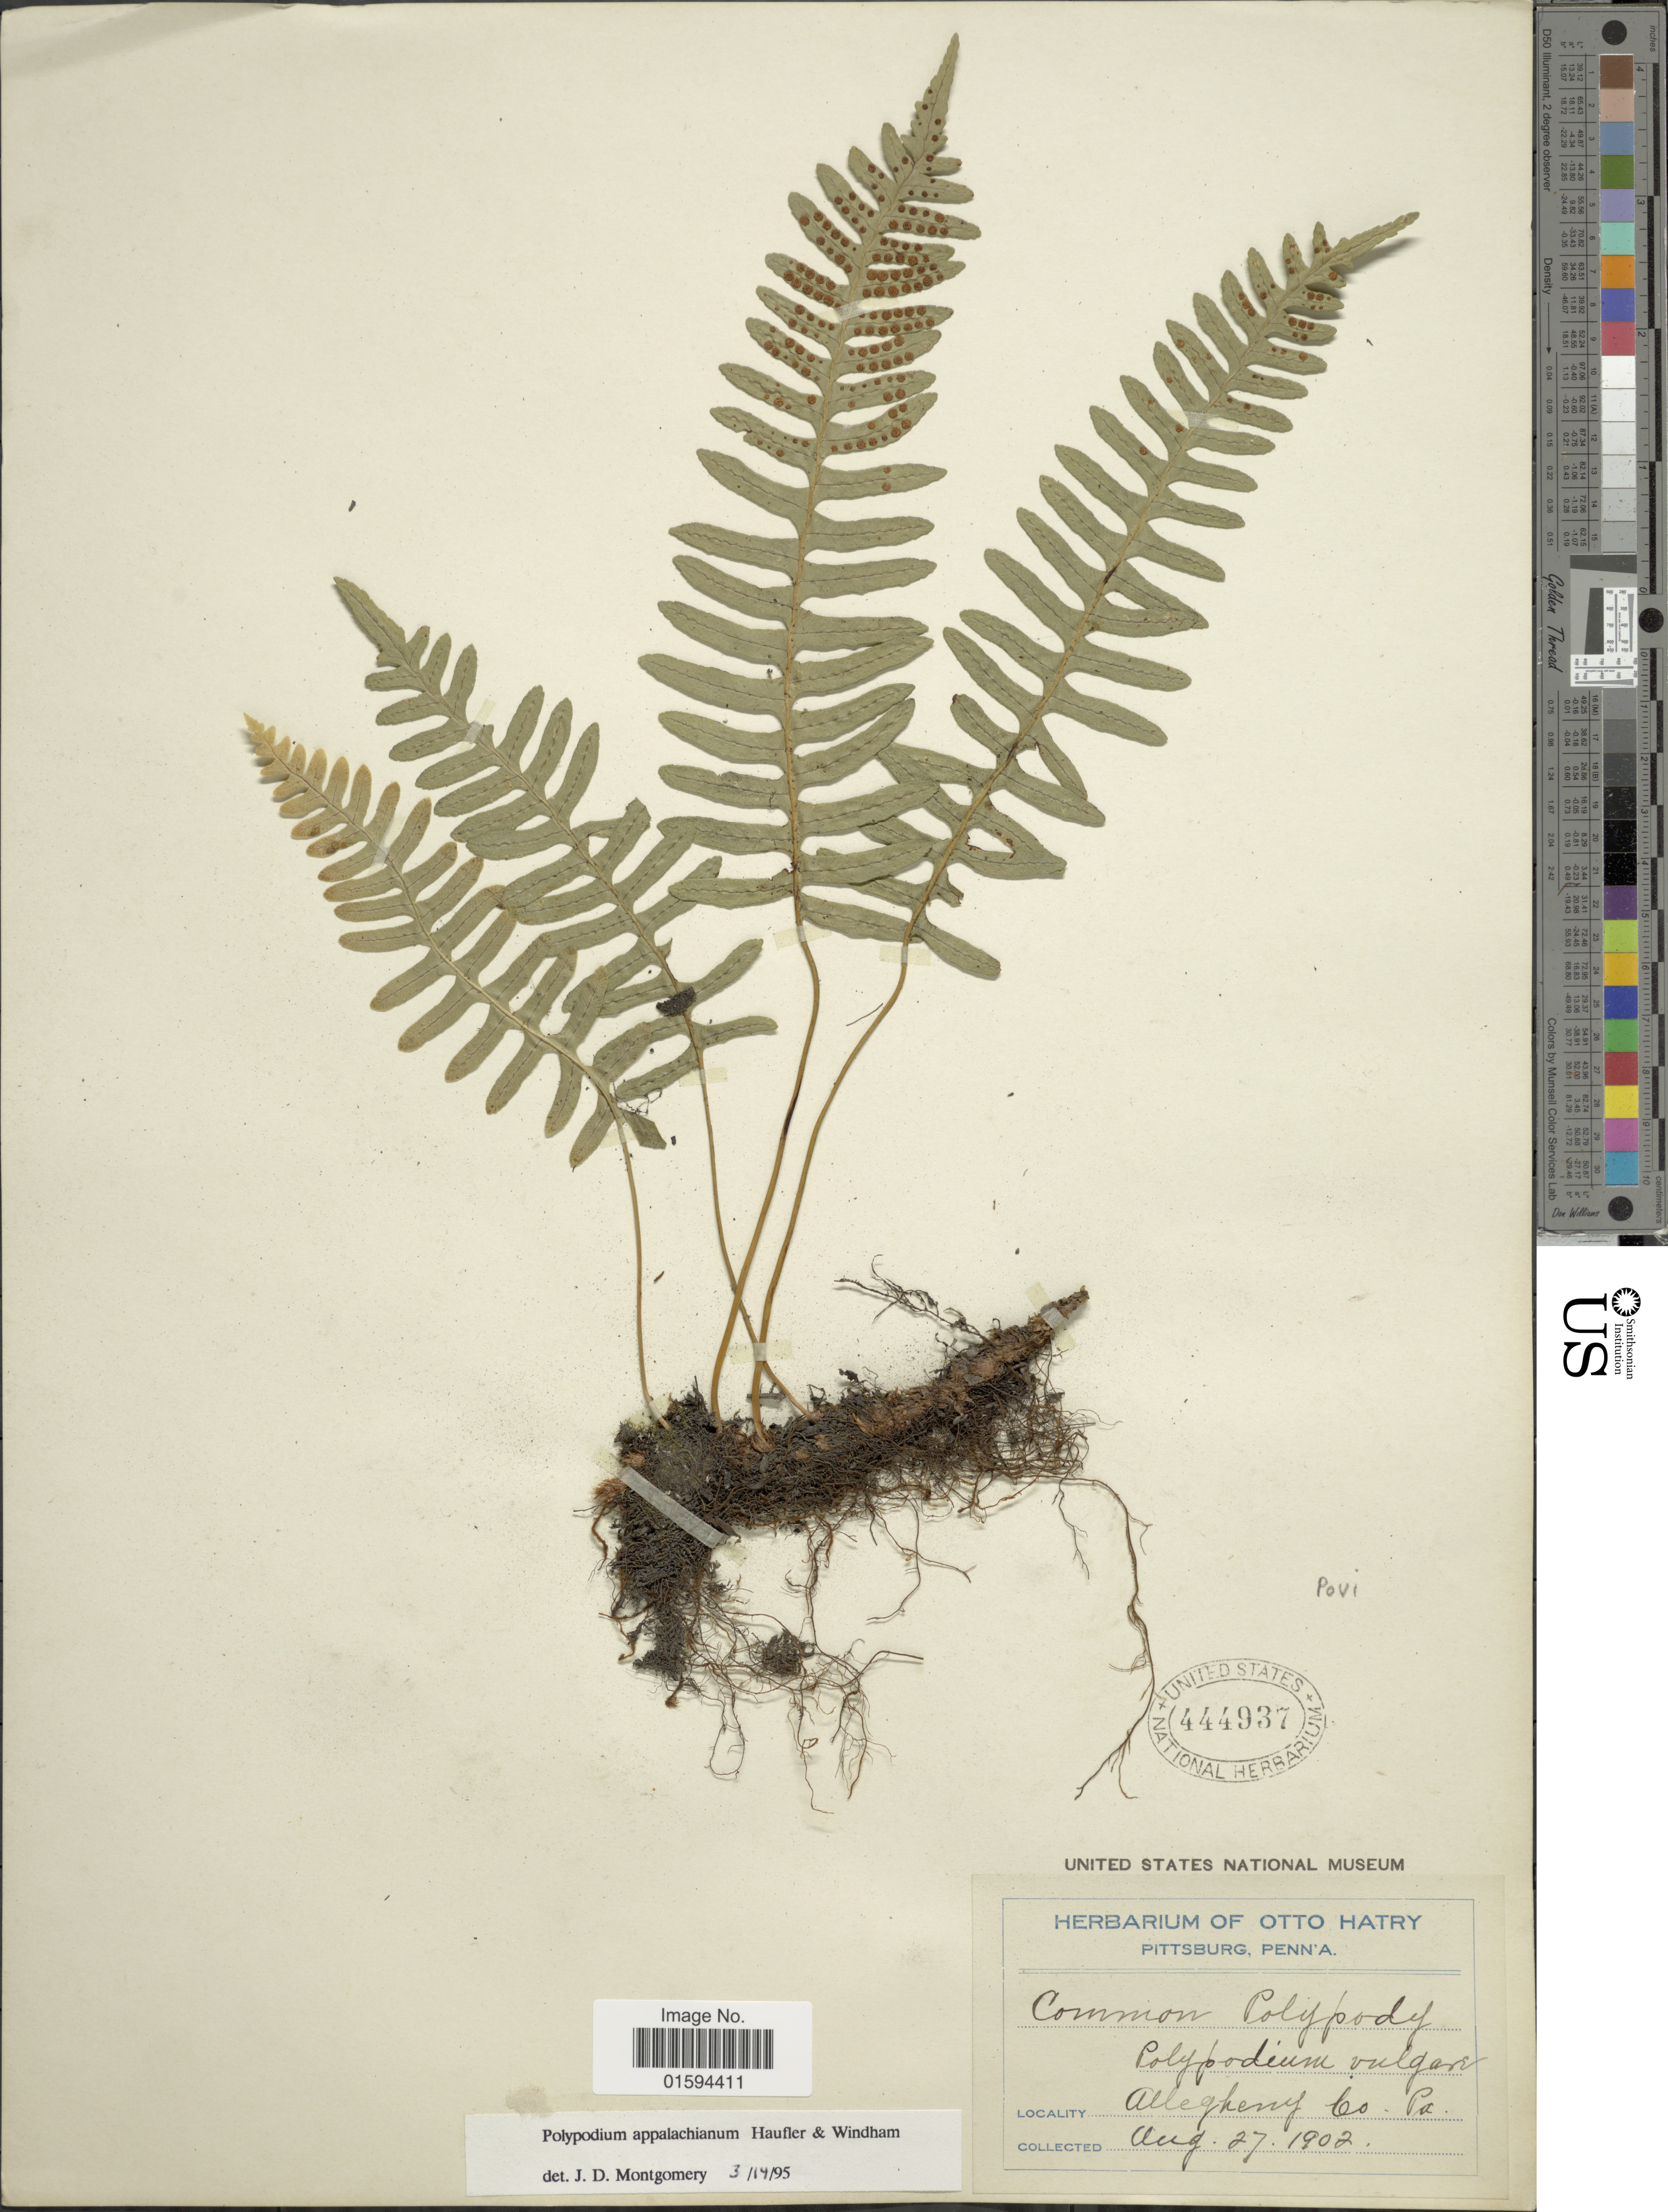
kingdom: Plantae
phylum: Tracheophyta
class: Polypodiopsida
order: Polypodiales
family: Polypodiaceae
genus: Polypodium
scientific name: Polypodium appalachianum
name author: Haufler & Windham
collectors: ex herb. Otto Hatry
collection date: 1902-08-27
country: United States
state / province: Pennsylvania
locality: Allegheny Co.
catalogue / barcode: US 444937